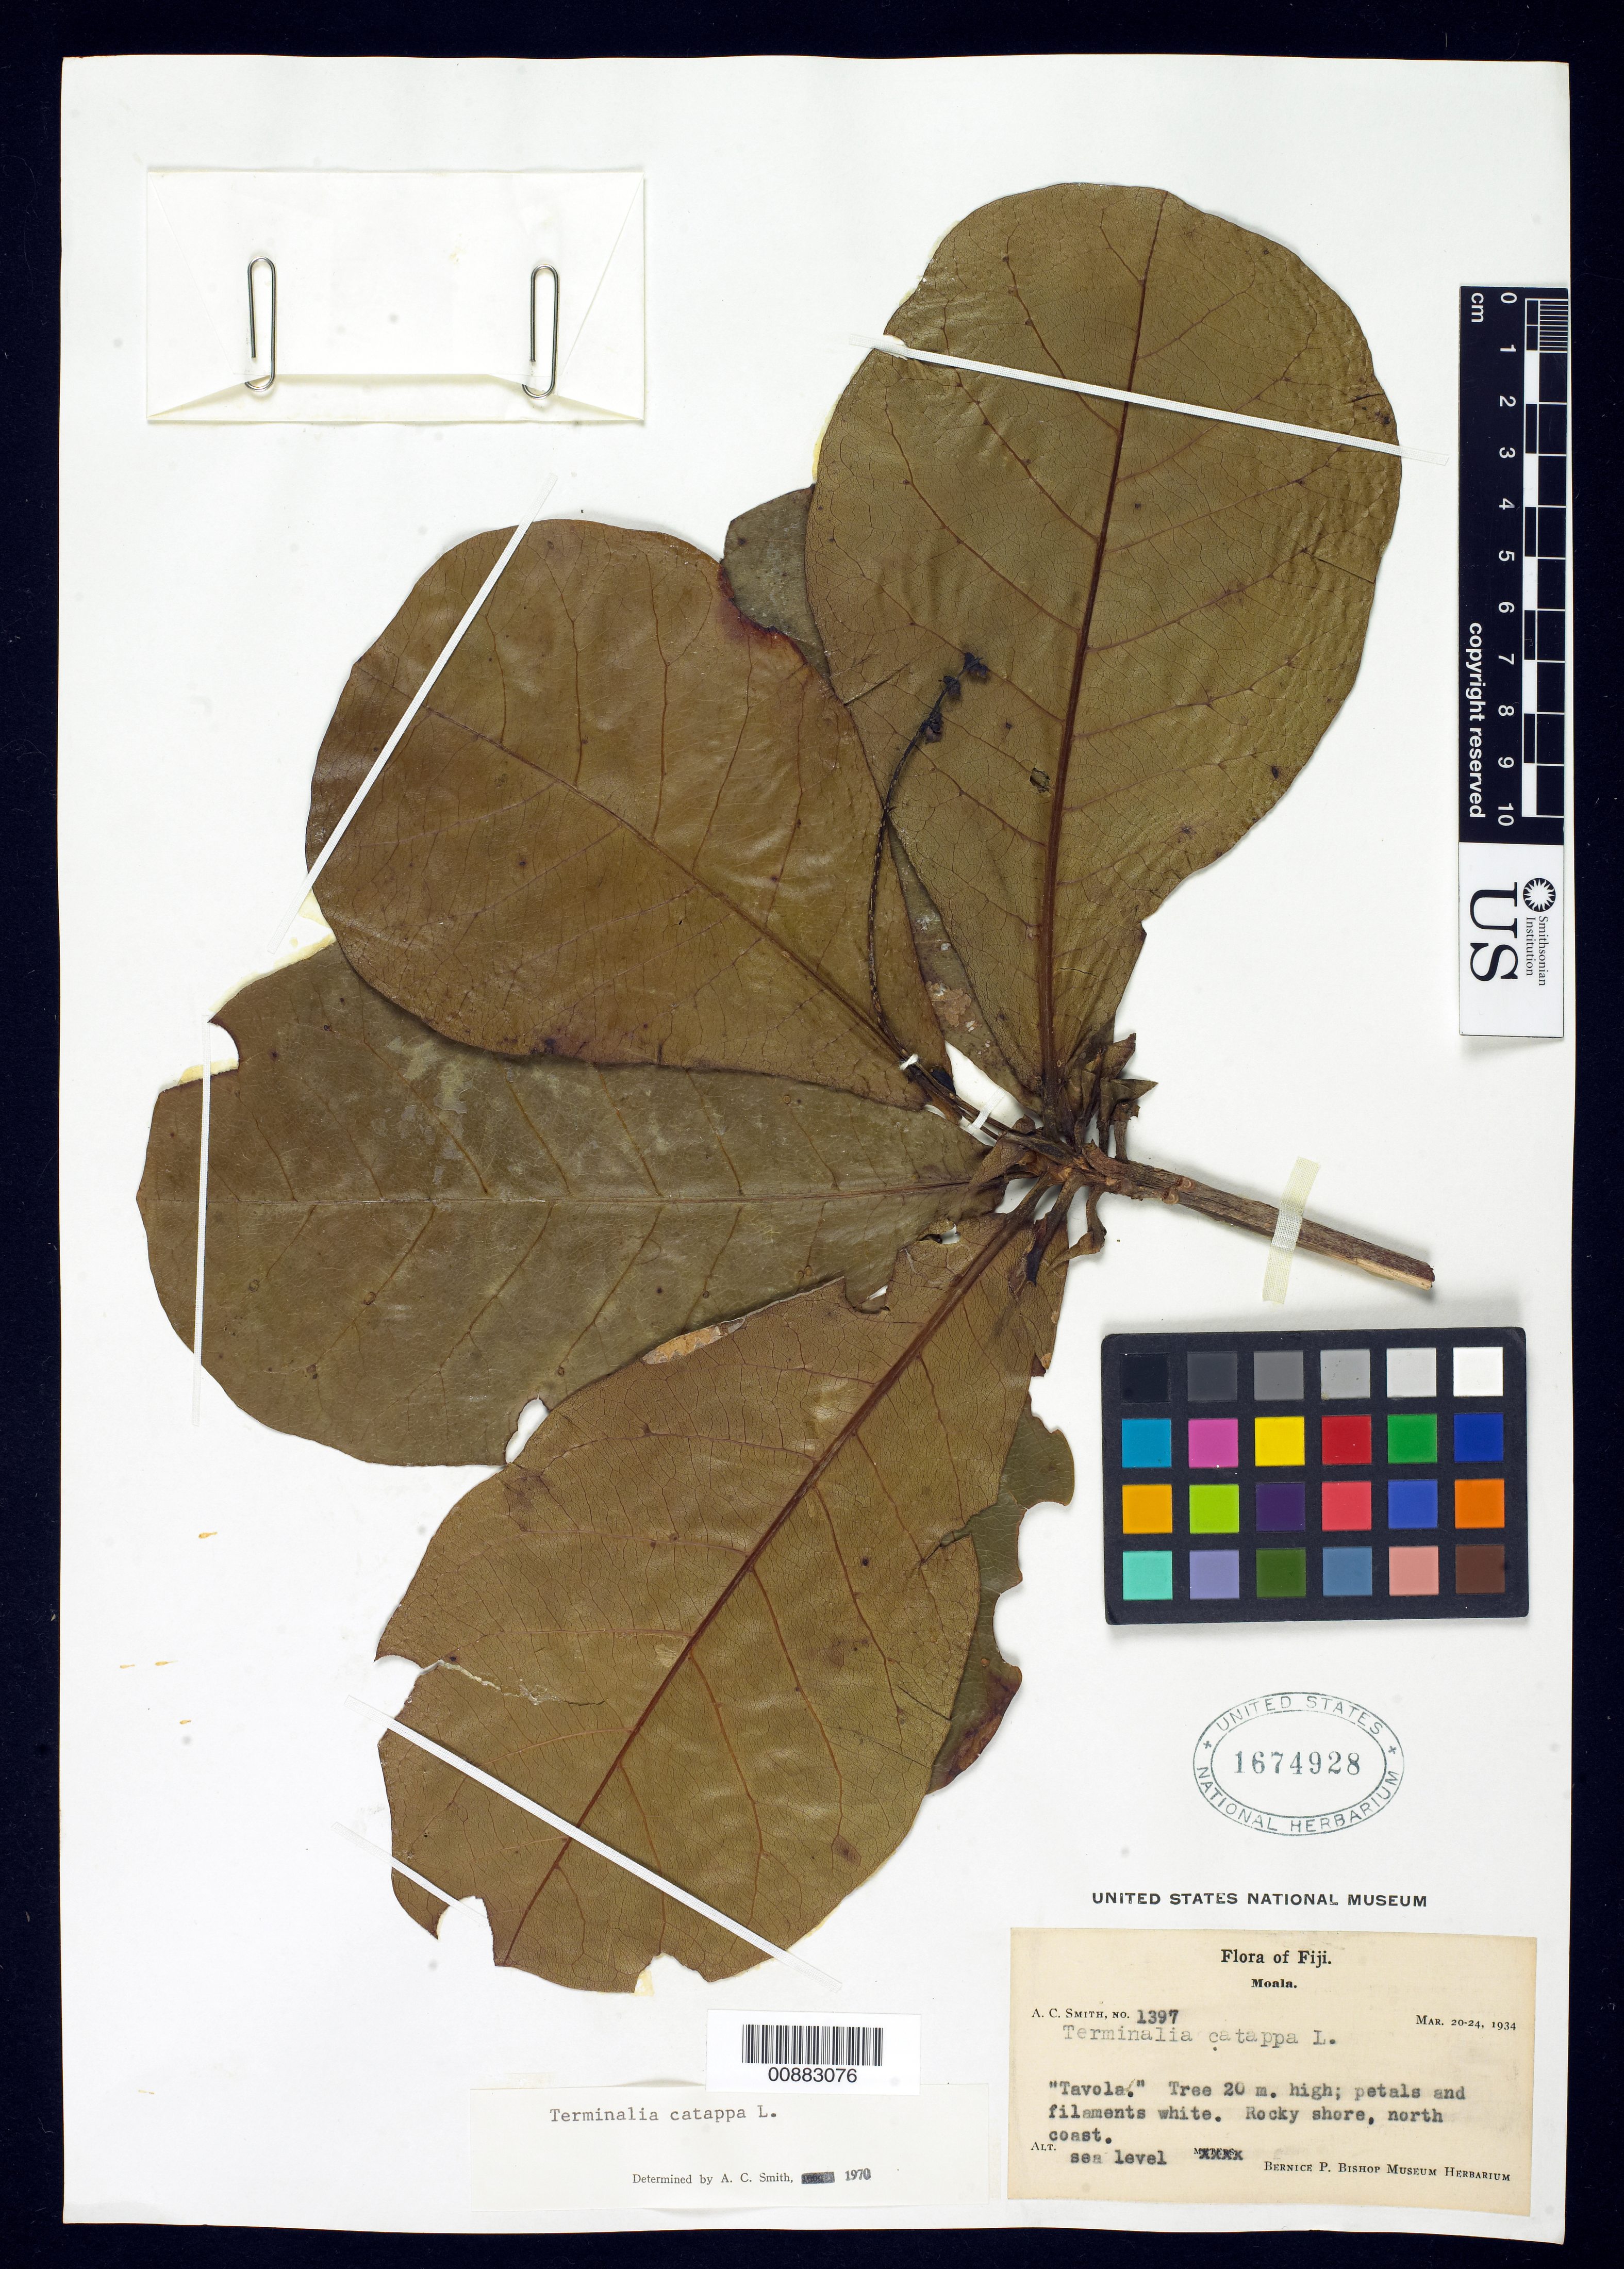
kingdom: Plantae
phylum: Tracheophyta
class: Magnoliopsida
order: Myrtales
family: Combretaceae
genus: Terminalia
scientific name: Terminalia catappa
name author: L.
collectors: C. A. Smith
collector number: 1397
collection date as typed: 20 Mar 1934 to 24 Mar 1934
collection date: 1934-03-20/1934-03-24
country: Fiji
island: Moala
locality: North coast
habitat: rocky shore, sea level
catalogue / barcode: US 1674928